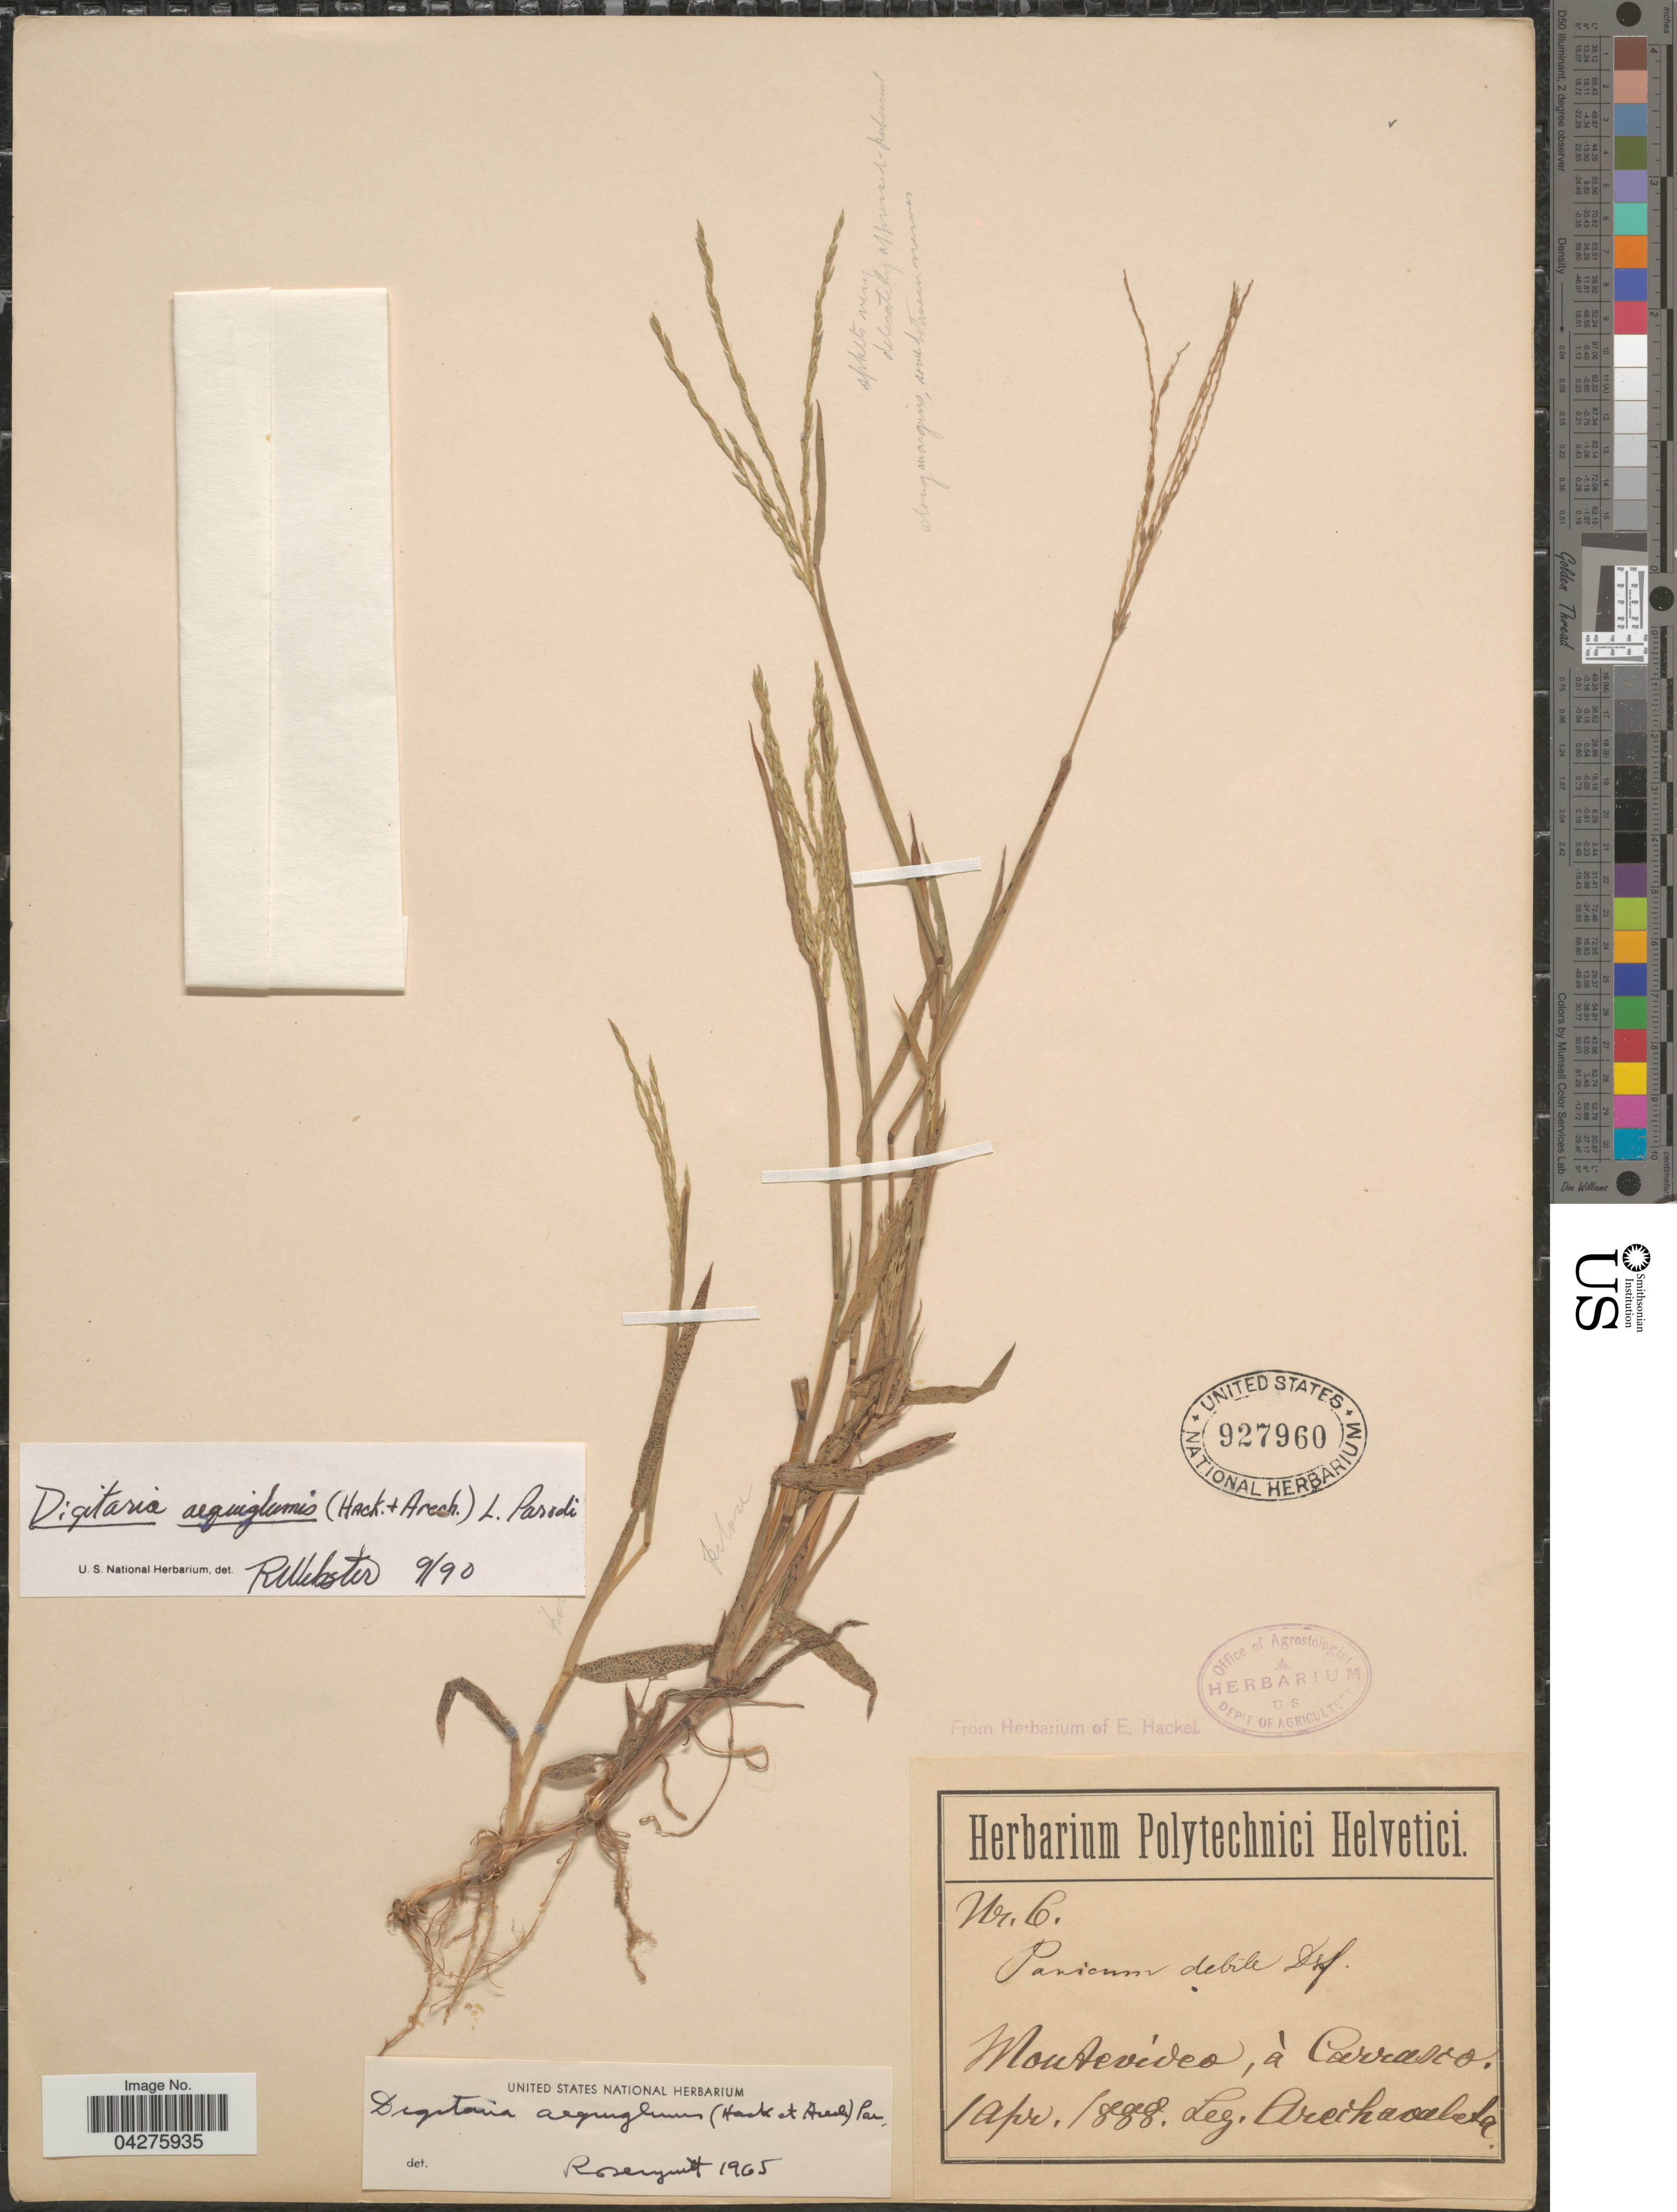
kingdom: Plantae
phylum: Tracheophyta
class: Liliopsida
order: Poales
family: Poaceae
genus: Digitaria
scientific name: Digitaria aequiglumis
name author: (Hack. & Arechav.) Parodi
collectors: Arechavaleta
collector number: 6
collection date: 1888-04-01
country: Uruguay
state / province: Montevideo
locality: À Carrasco.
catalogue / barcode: US 927960